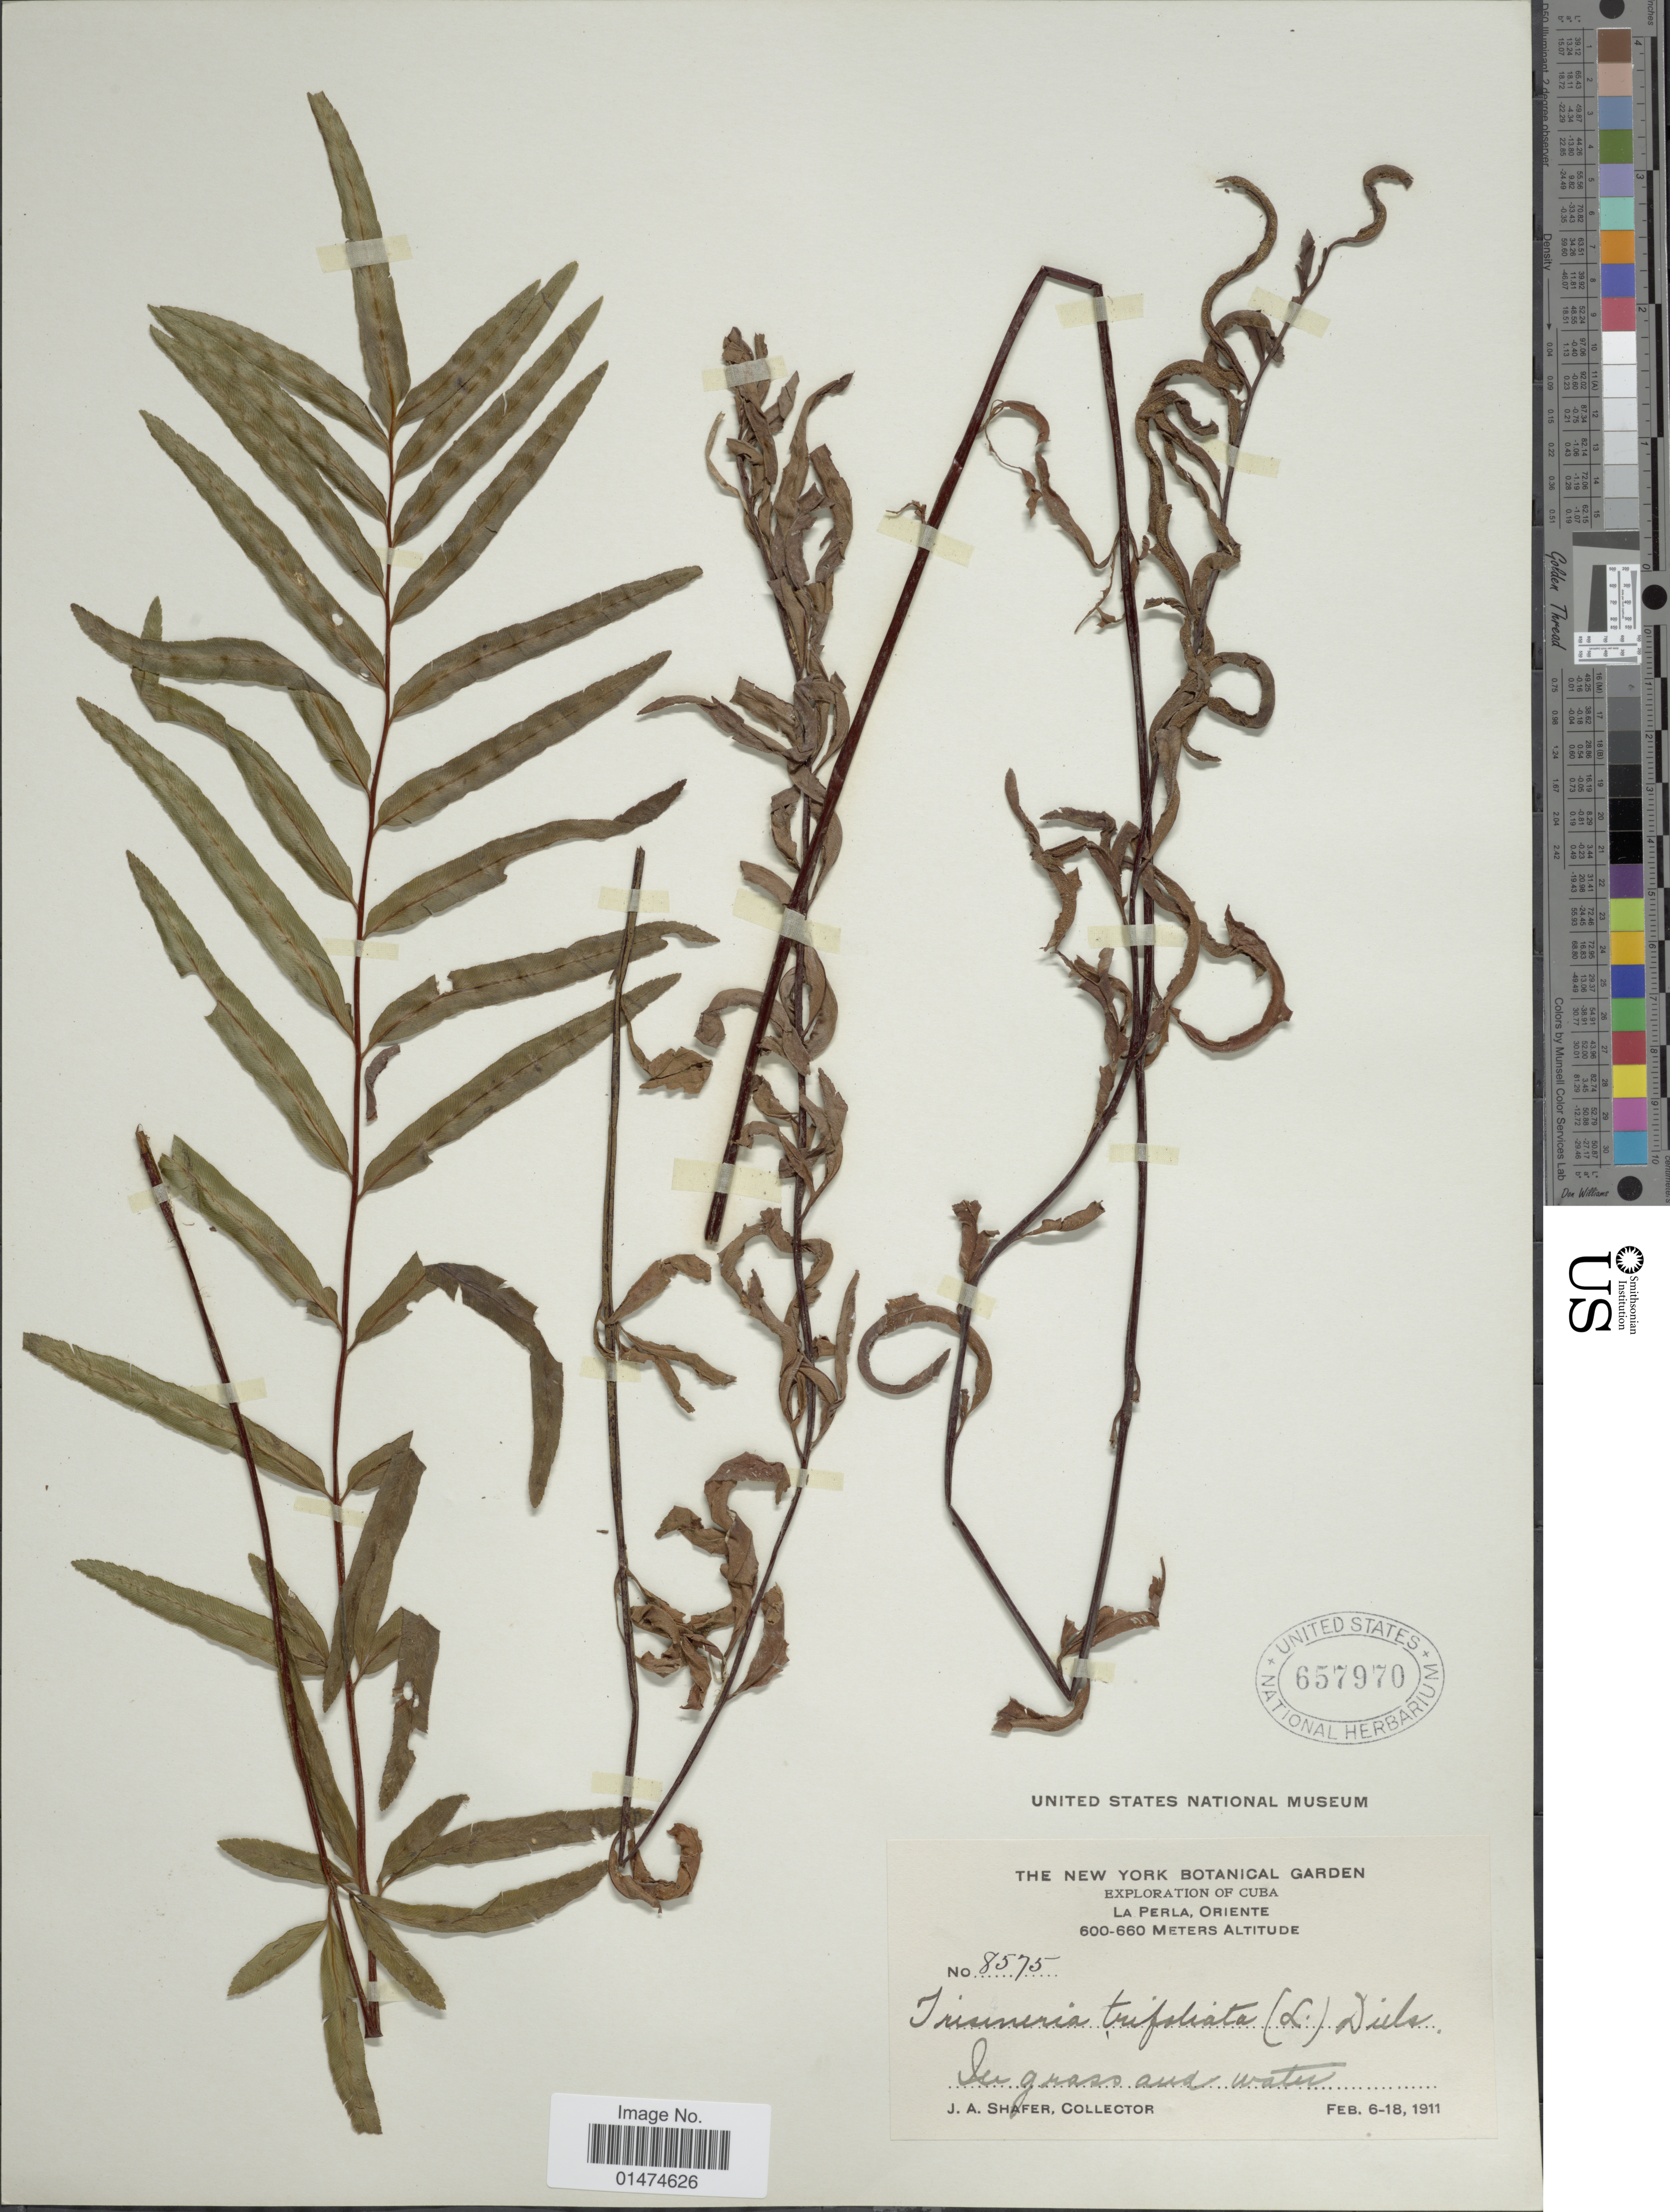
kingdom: Plantae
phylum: Tracheophyta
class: Polypodiopsida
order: Polypodiales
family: Pteridaceae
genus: Pityrogramma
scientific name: Pityrogramma trifoliata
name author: (L.) R.M. Tryon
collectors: J. A. Shafer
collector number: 8575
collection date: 1911-02-06/1911-02-18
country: Cuba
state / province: Oriente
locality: Cuba, La Perla.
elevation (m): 600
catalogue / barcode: US 657970